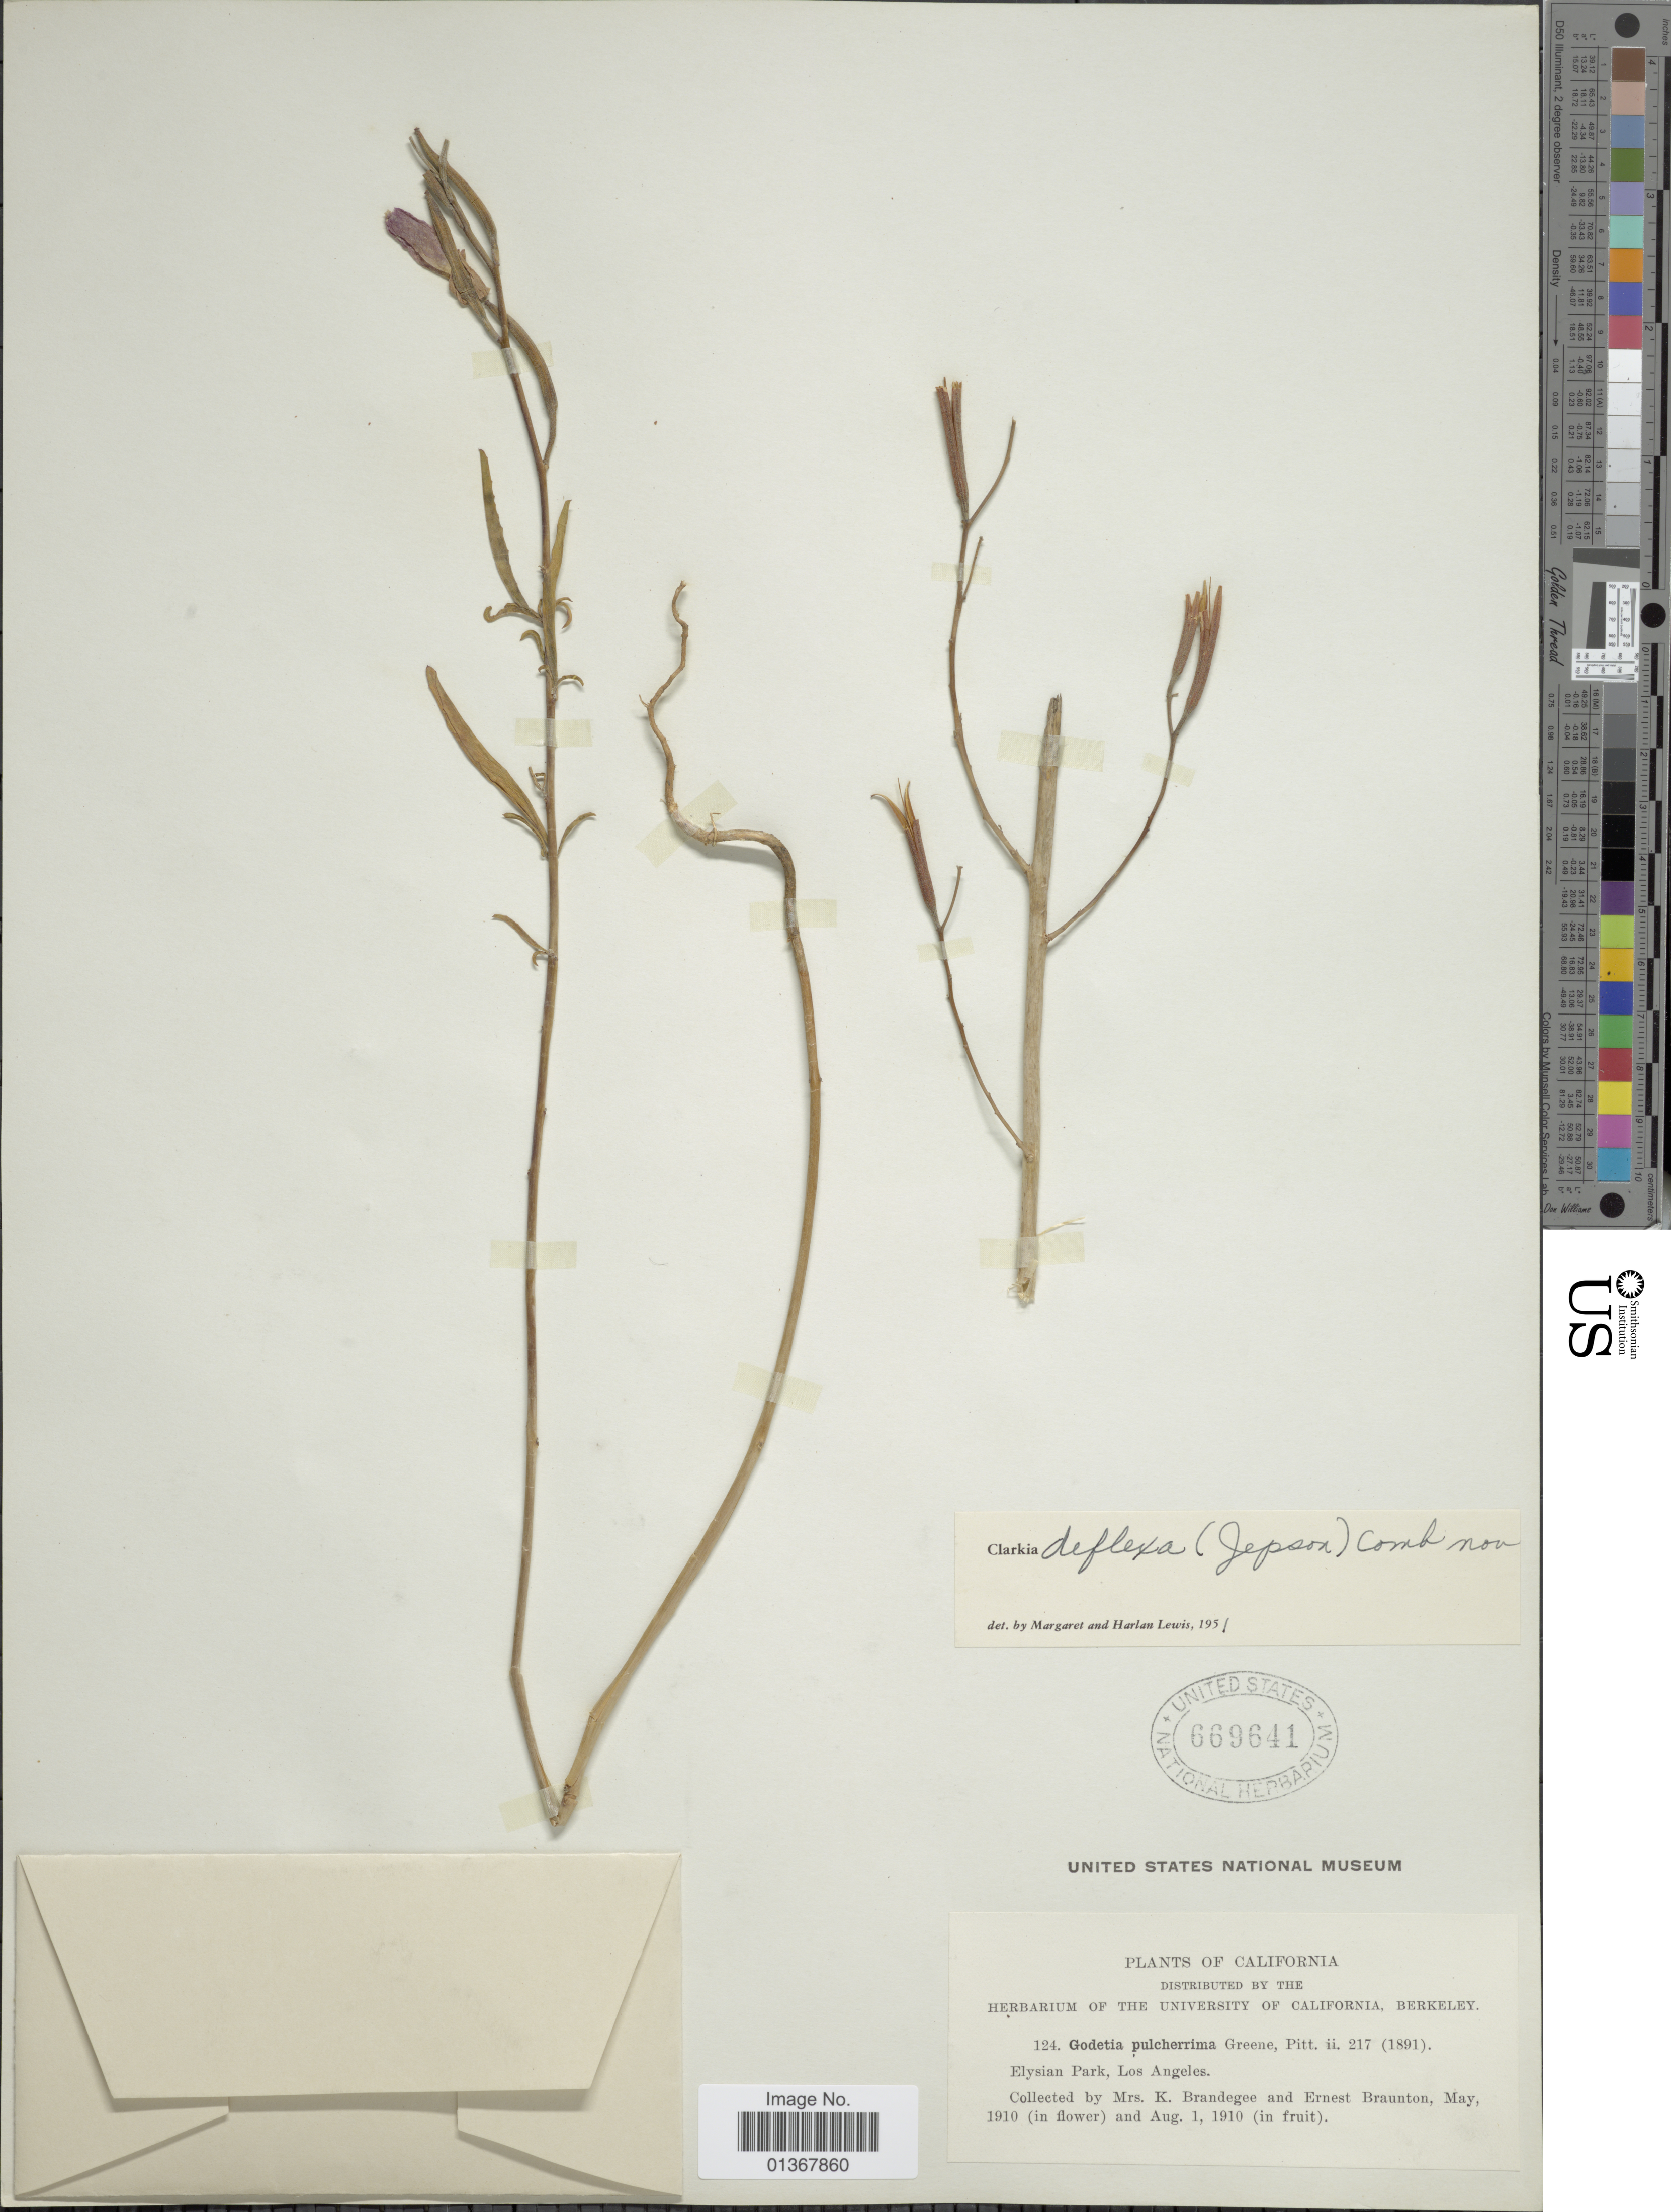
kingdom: Plantae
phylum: Tracheophyta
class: Magnoliopsida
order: Myrtales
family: Onagraceae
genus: Clarkia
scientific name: Clarkia bottae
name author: (Spach) F. H. Lewis & M.E. Lewis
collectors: K. Brandegee & E. Braunton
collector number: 124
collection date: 1910-05/1910-08-01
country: United States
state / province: California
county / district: Los Angeles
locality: Elysian Park, Los Angeles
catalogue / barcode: US 669641